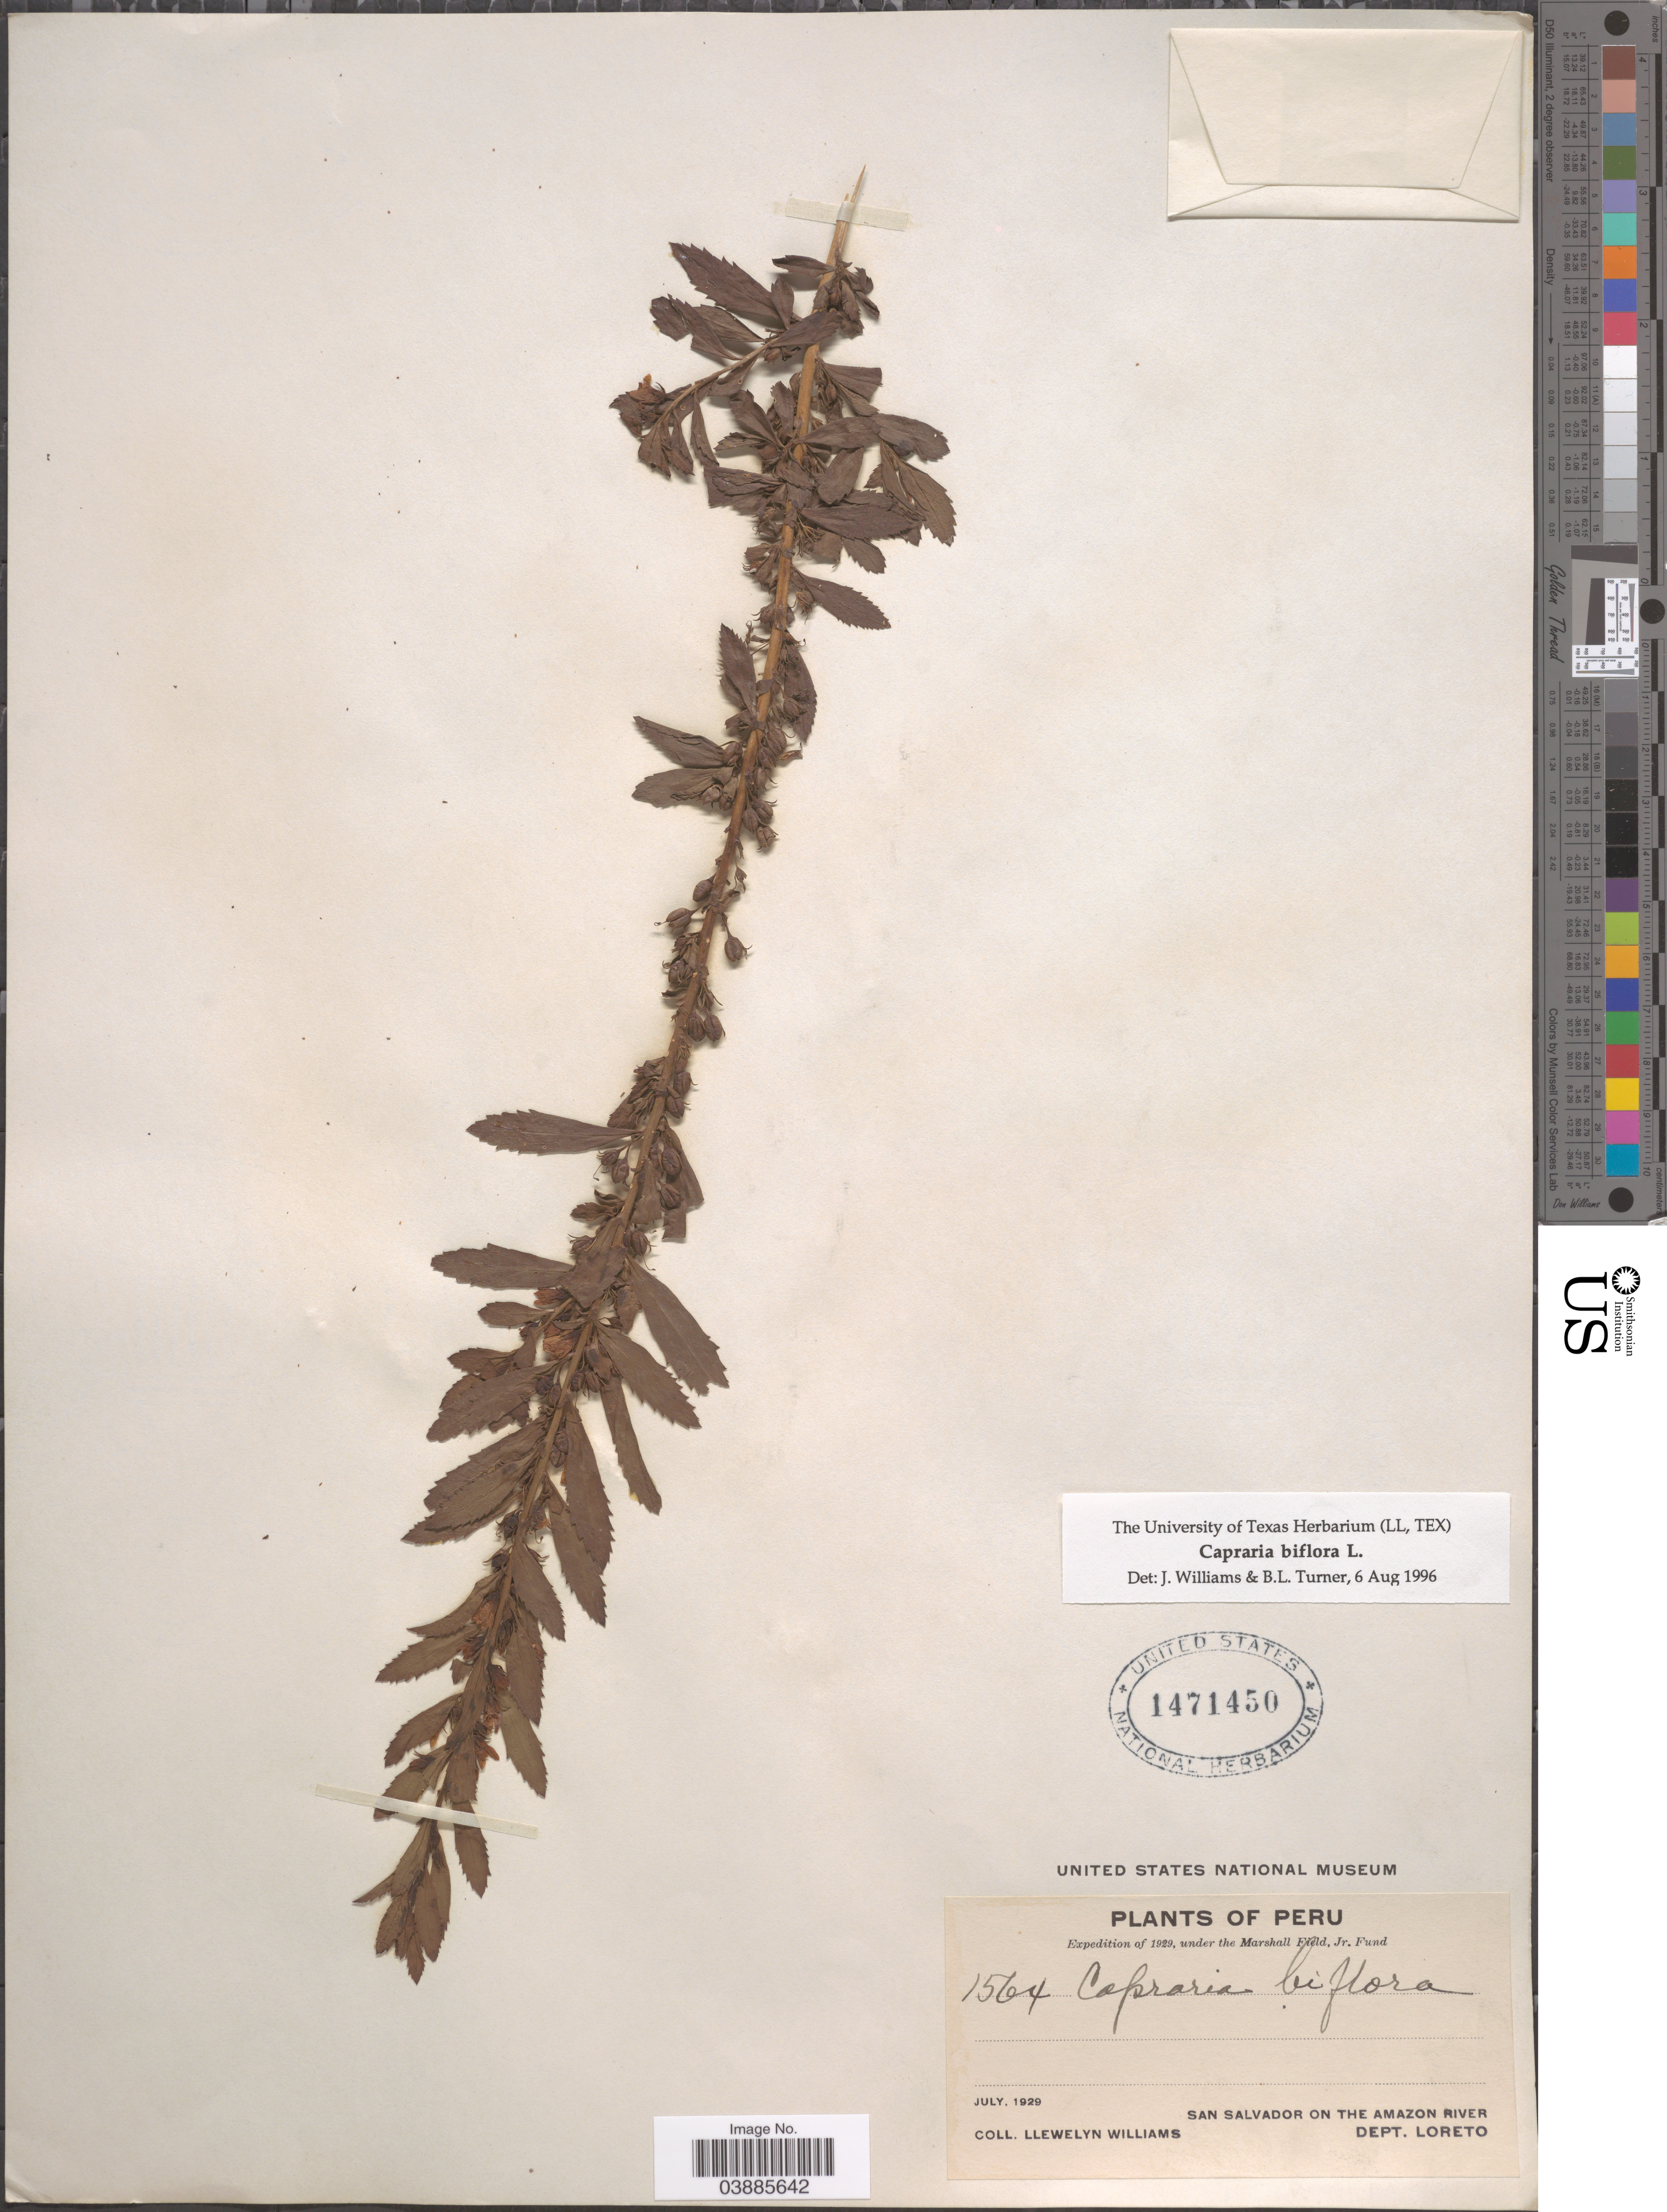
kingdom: Plantae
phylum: Tracheophyta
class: Magnoliopsida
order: Lamiales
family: Scrophulariaceae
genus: Capraria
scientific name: Capraria biflora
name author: L.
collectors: Ll. Williams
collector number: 1564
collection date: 1929-07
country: Peru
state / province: Loreto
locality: San Salvador on the Amazon River.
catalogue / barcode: US 1471450